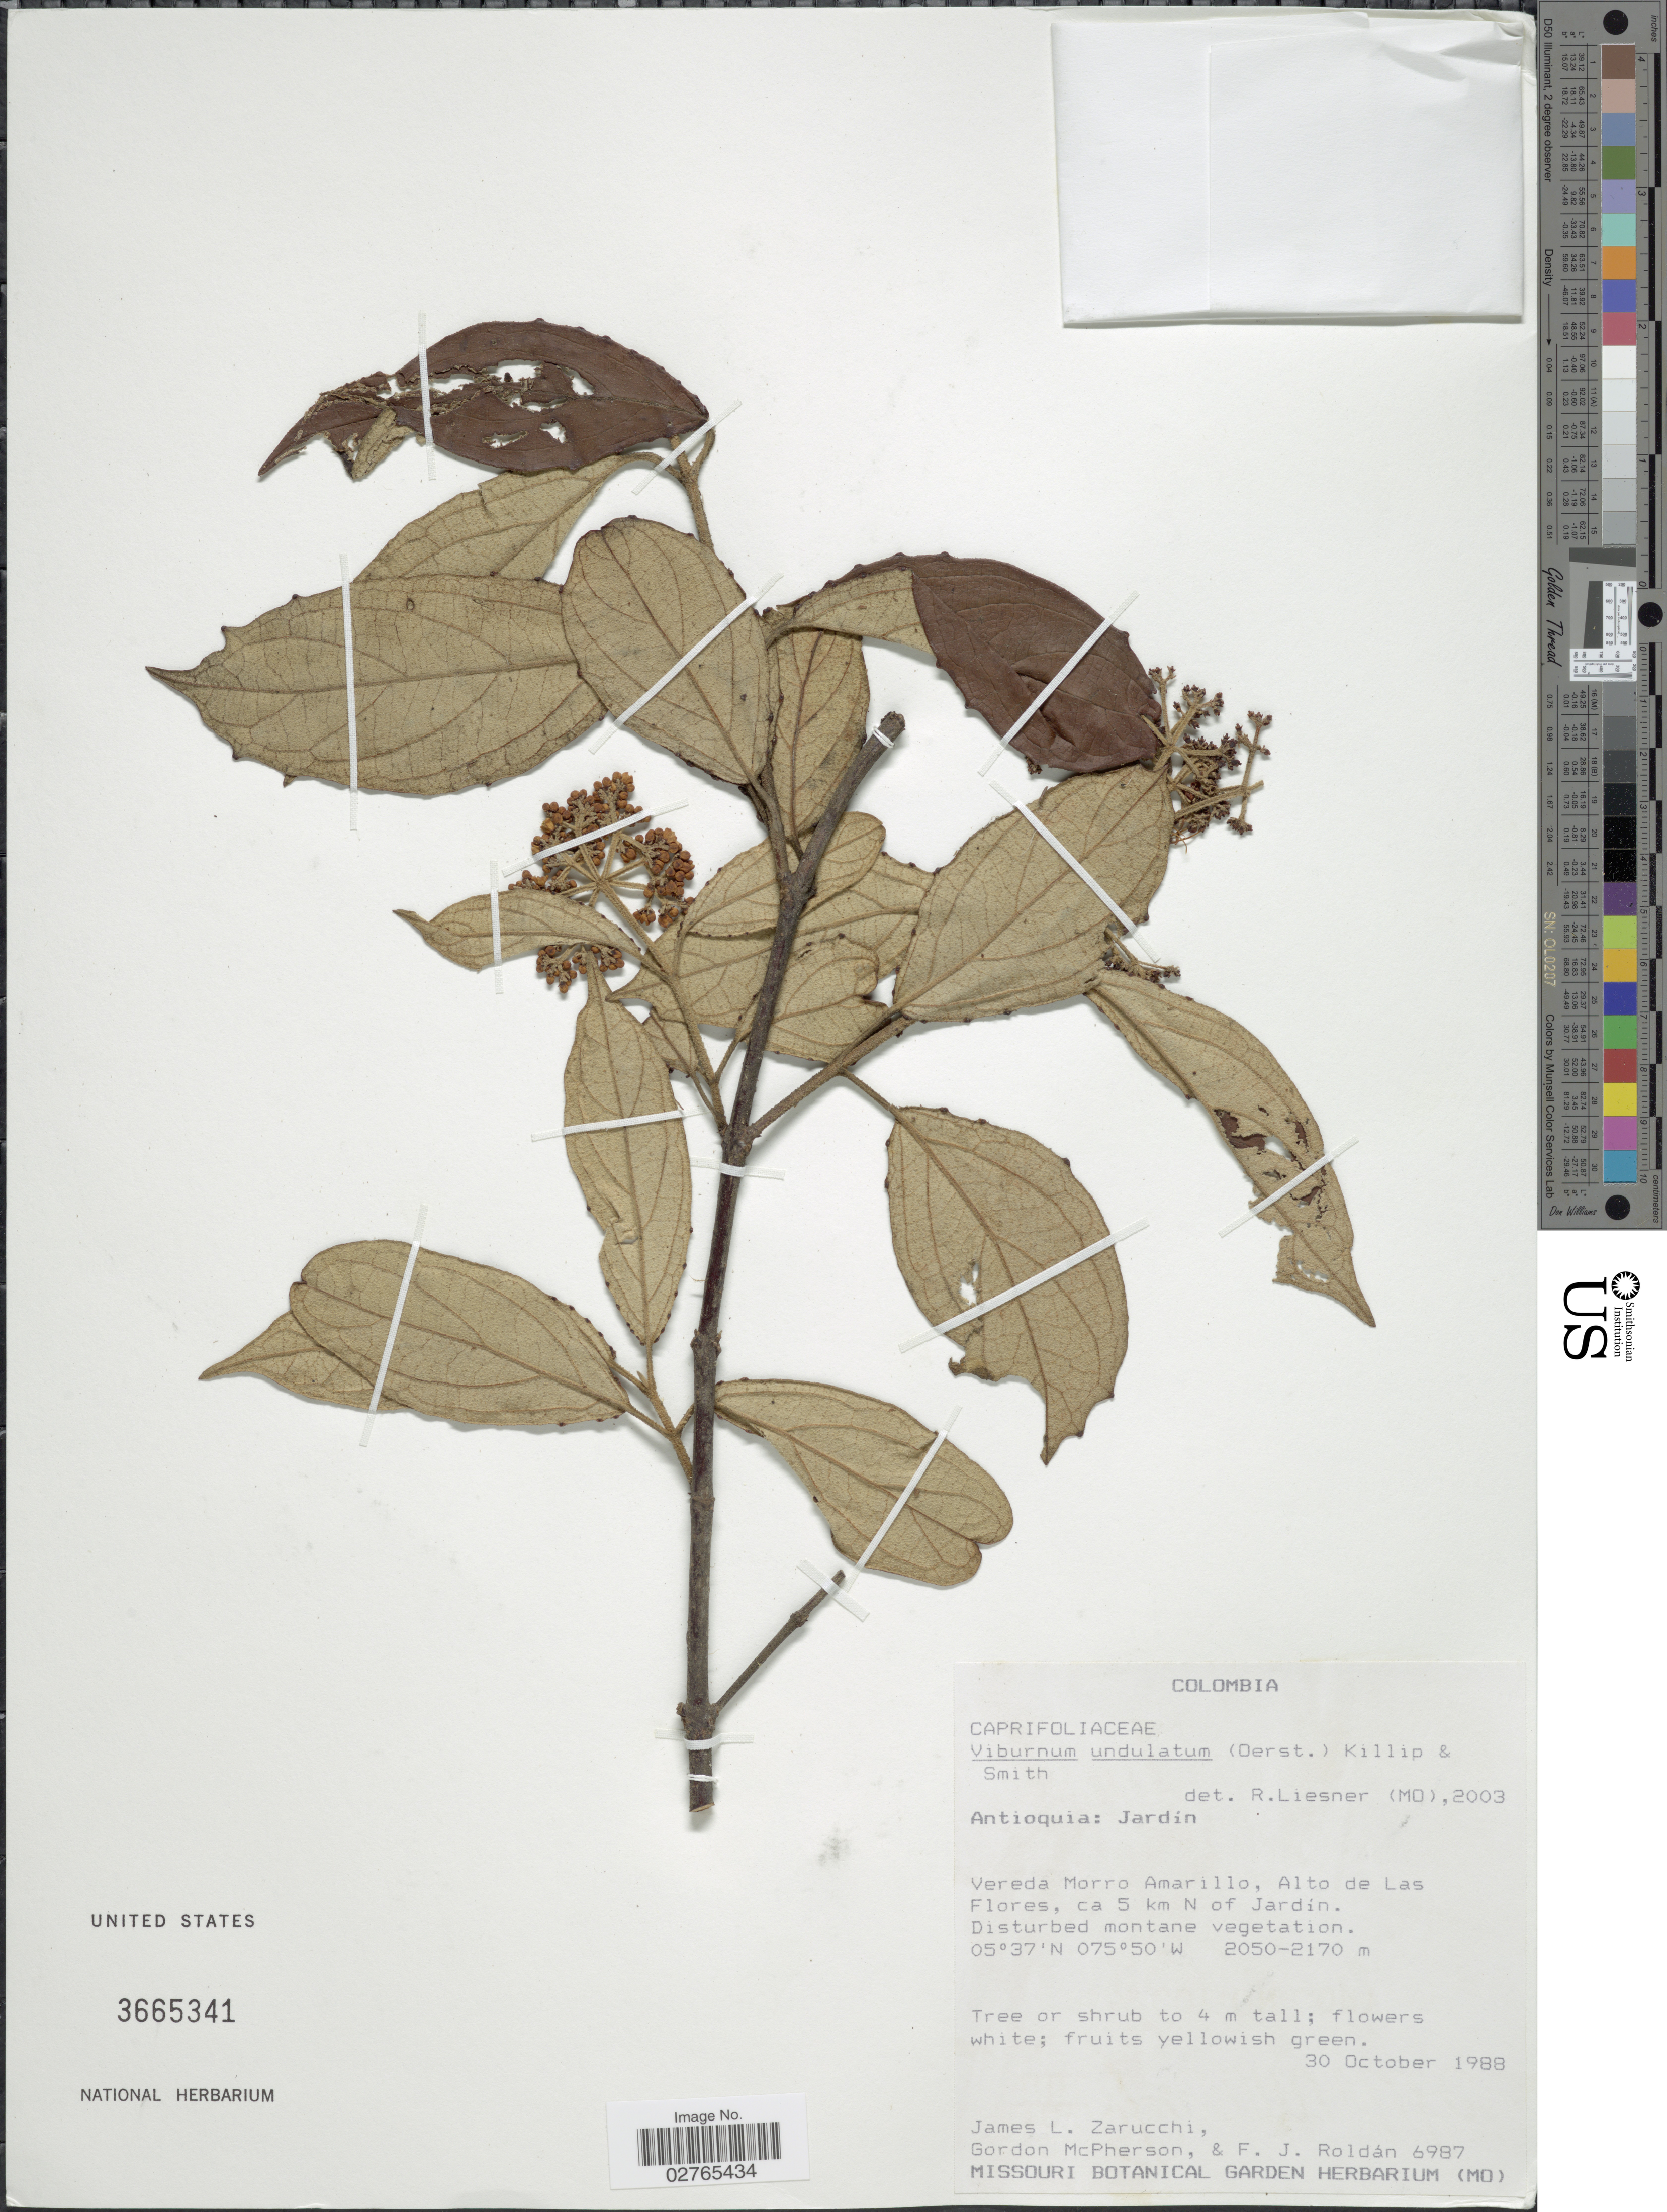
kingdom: Plantae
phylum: Tracheophyta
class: Magnoliopsida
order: Dipsacales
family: Viburnaceae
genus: Viburnum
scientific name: Viburnum undulatum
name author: (Oerst.) Killip & A.C. Sm.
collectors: J. L. Zarucchi, G. McPherson & F. J. Roldán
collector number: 6987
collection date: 1988-10-30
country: Colombia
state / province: Antioquia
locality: Antioquia: Jardin. Vereda Morro Amarillo, Alto de Las Flores, ca 5 km N of Jardin.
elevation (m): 2050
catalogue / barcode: US 3665341